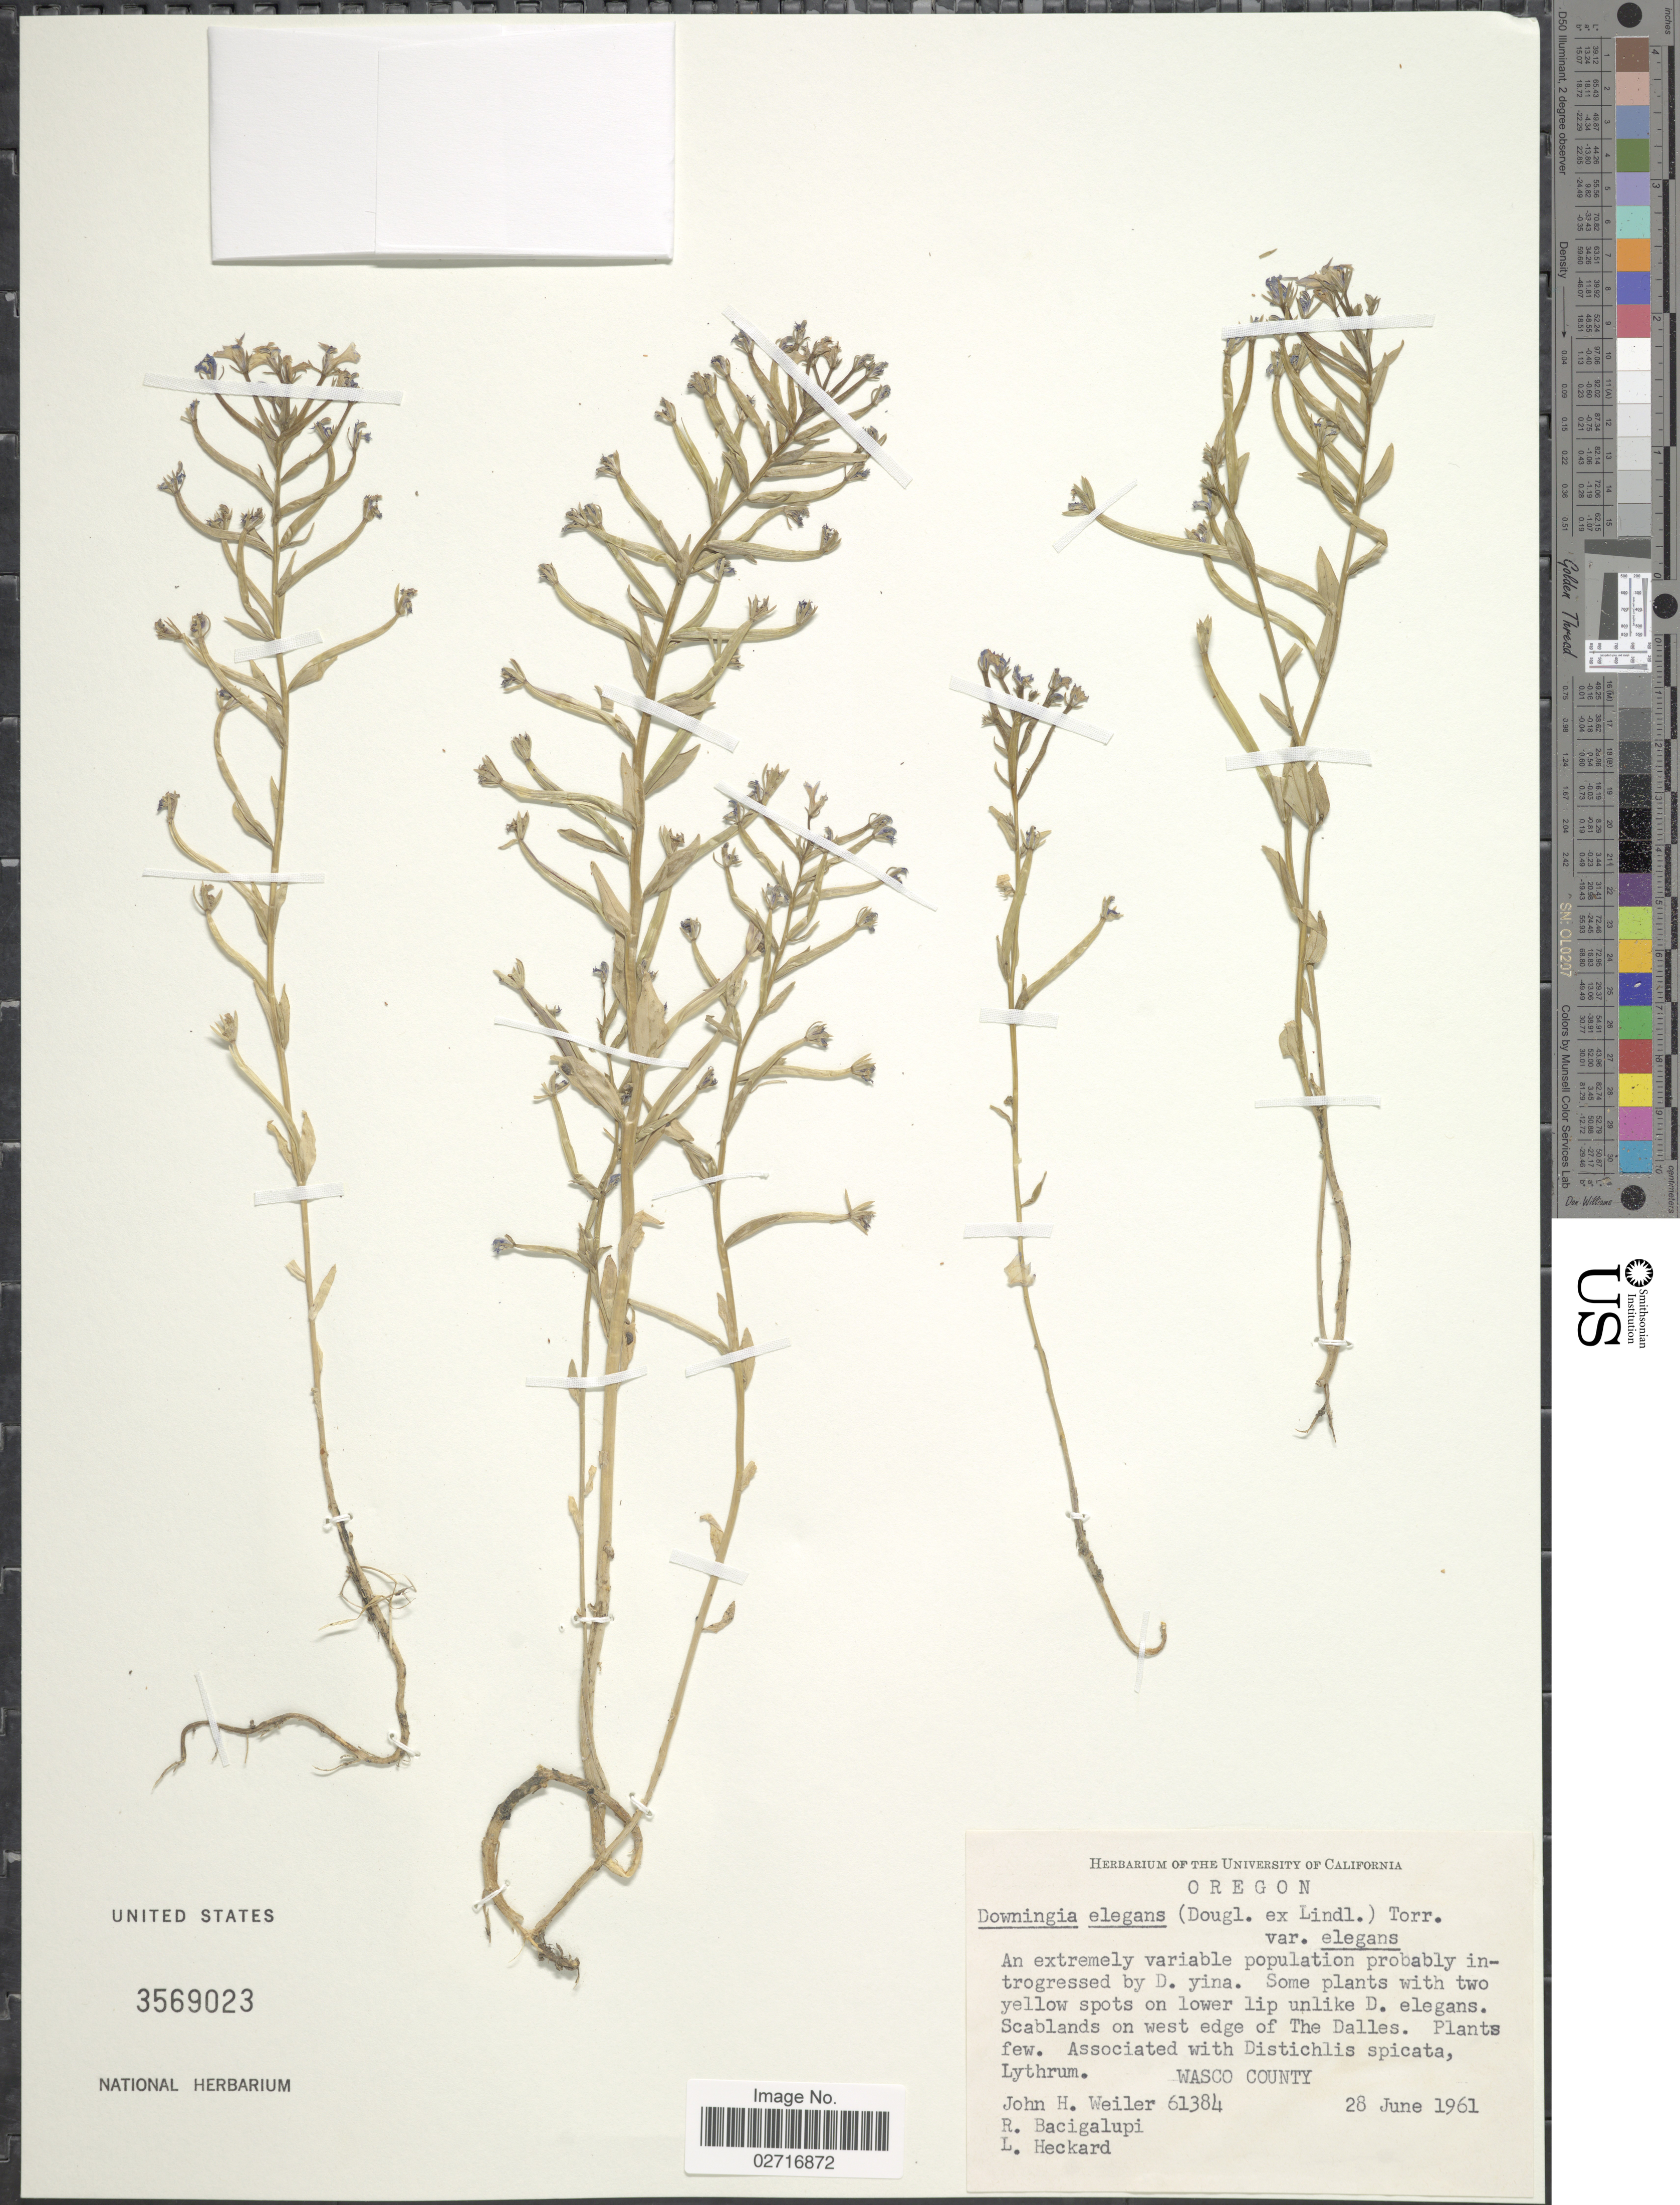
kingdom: Plantae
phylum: Tracheophyta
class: Magnoliopsida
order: Asterales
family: Campanulaceae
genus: Downingia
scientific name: Downingia elegans var. elegans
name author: (Douglas ex Lindl.) Torr. ex A. Gray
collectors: J. H. Weiler, R. Bacigalupi & L. R. Heckard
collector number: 61384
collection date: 1961-06-28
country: United States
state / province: Oregon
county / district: Wasco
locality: Scablands on west edge of The Dalles, Wasco County.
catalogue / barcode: US 3569023